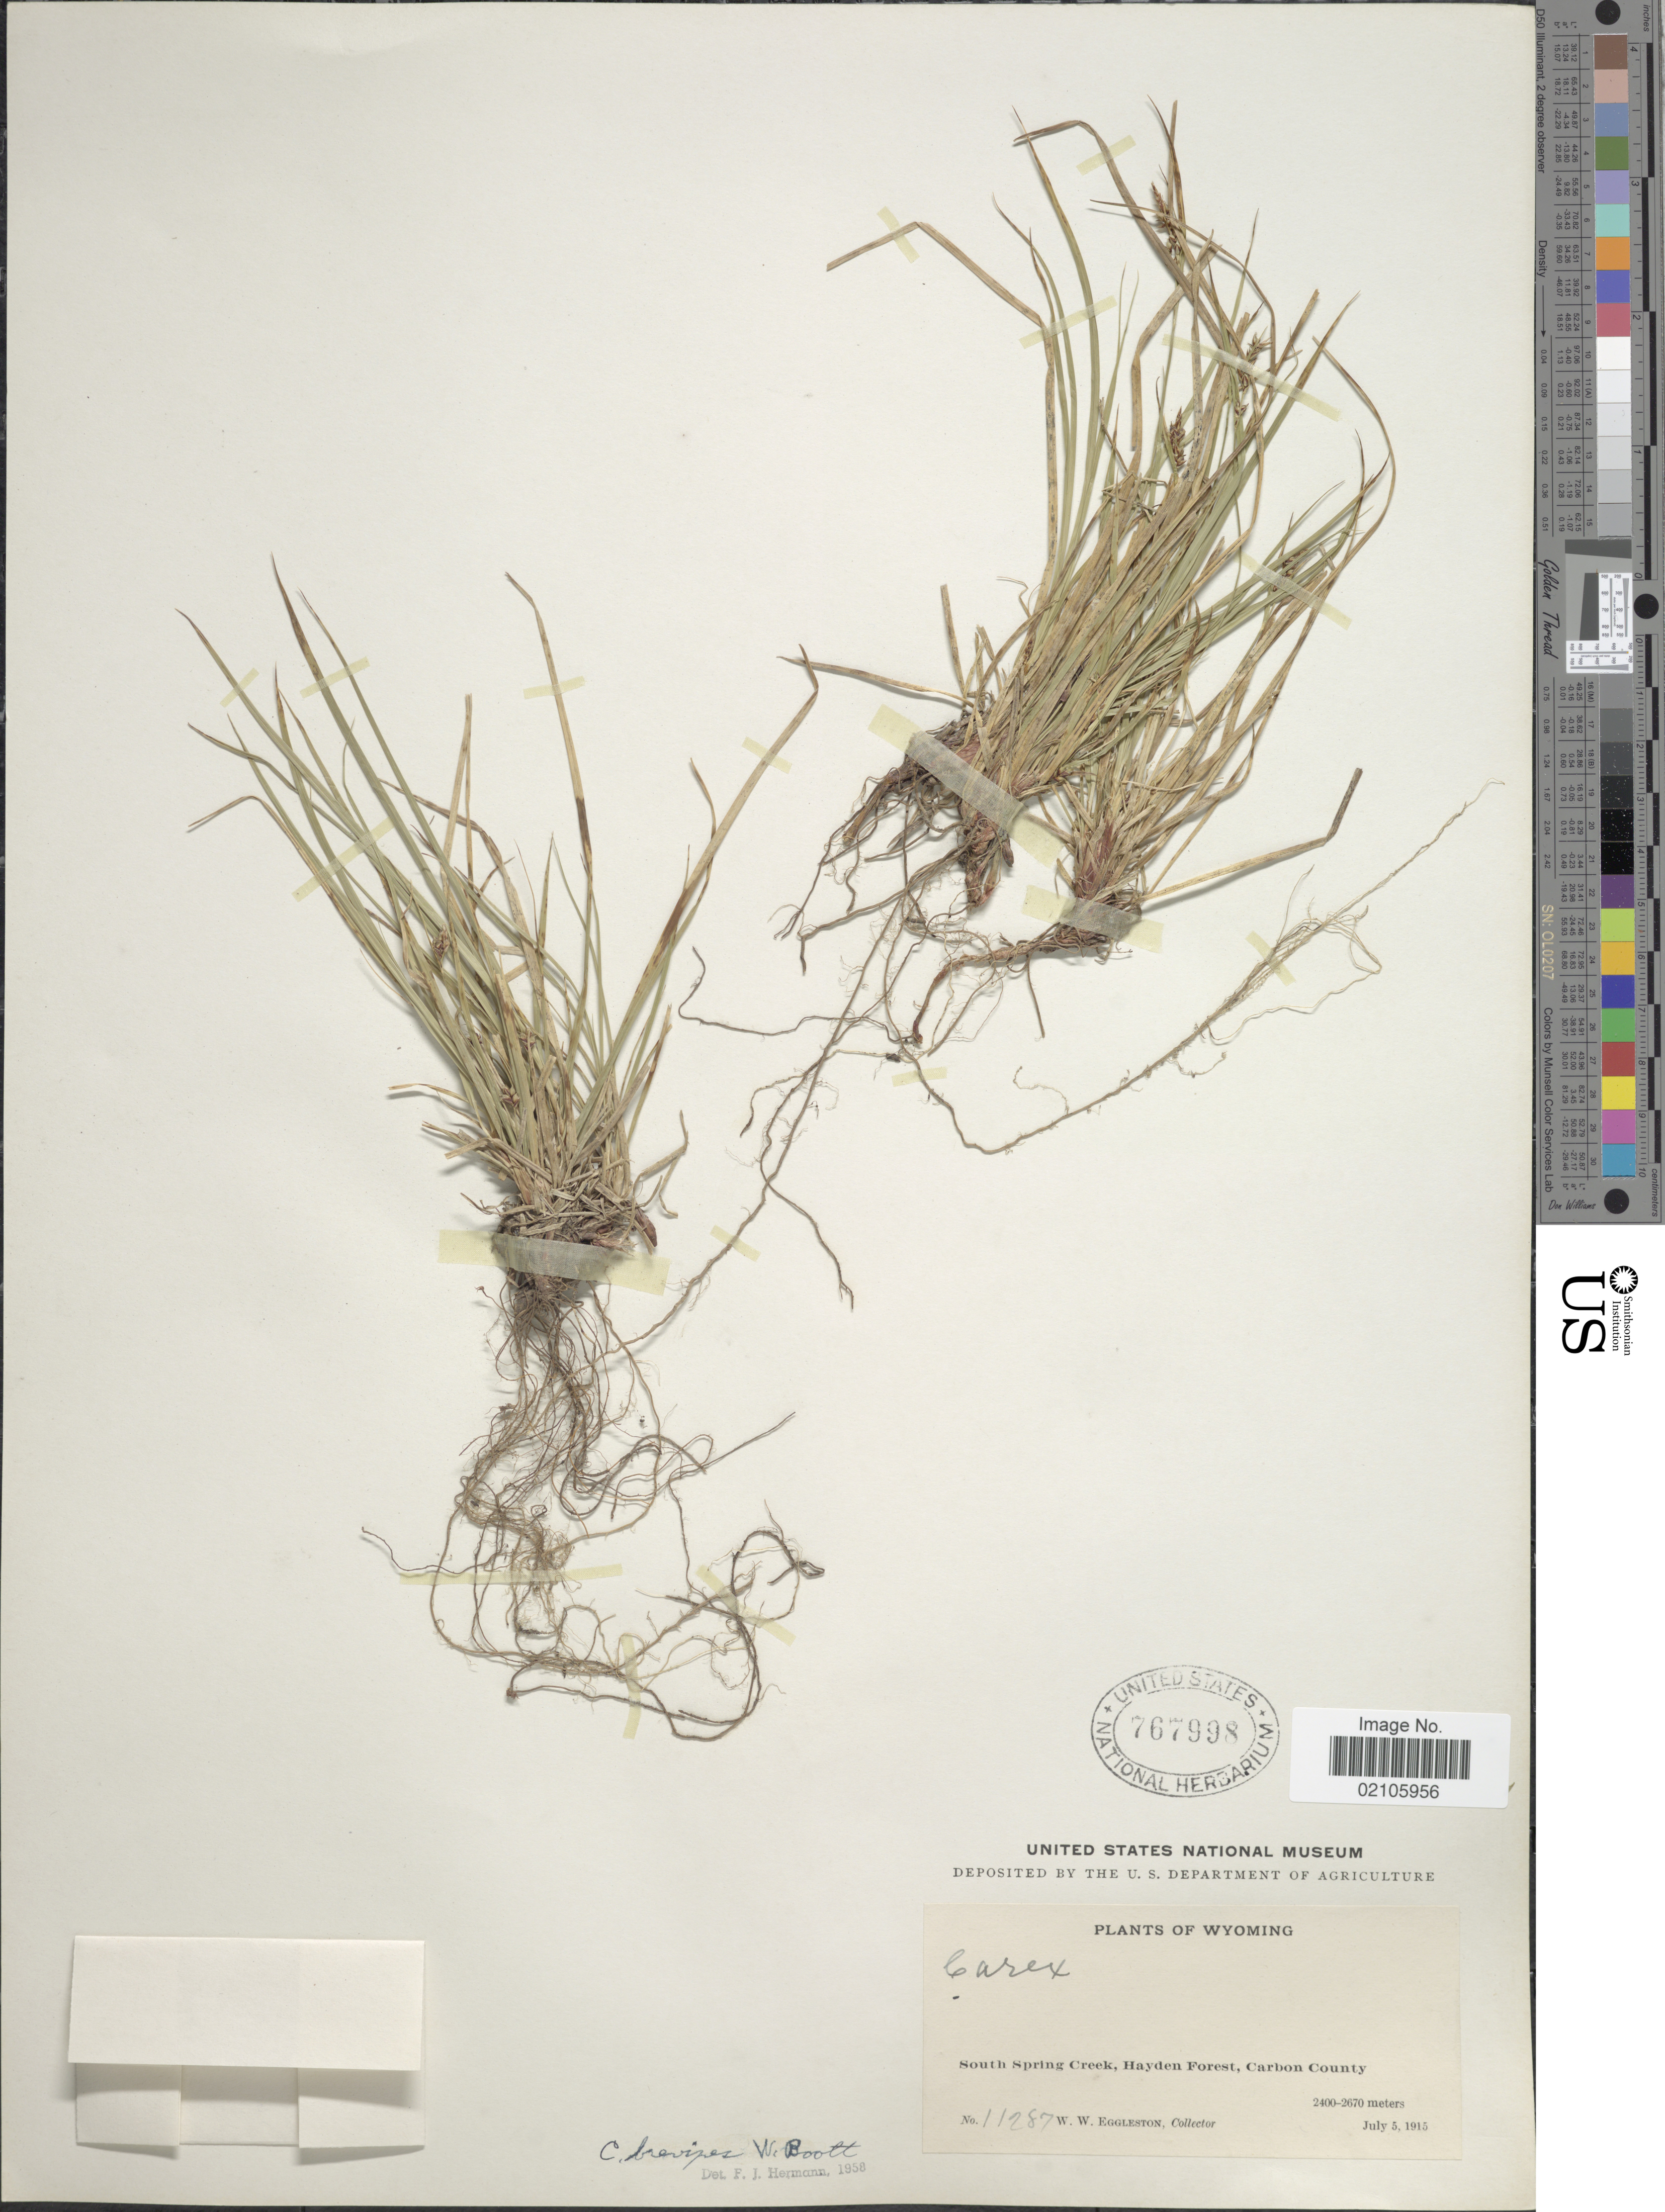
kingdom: Plantae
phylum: Tracheophyta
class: Liliopsida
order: Poales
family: Cyperaceae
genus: Carex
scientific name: Carex rossii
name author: Boott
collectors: W. W. Eggleston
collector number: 11287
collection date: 1915-07-05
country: United States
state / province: Wyoming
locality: South Spring Creek, Hayden Forest, Carbon County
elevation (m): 2400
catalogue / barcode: US 767998